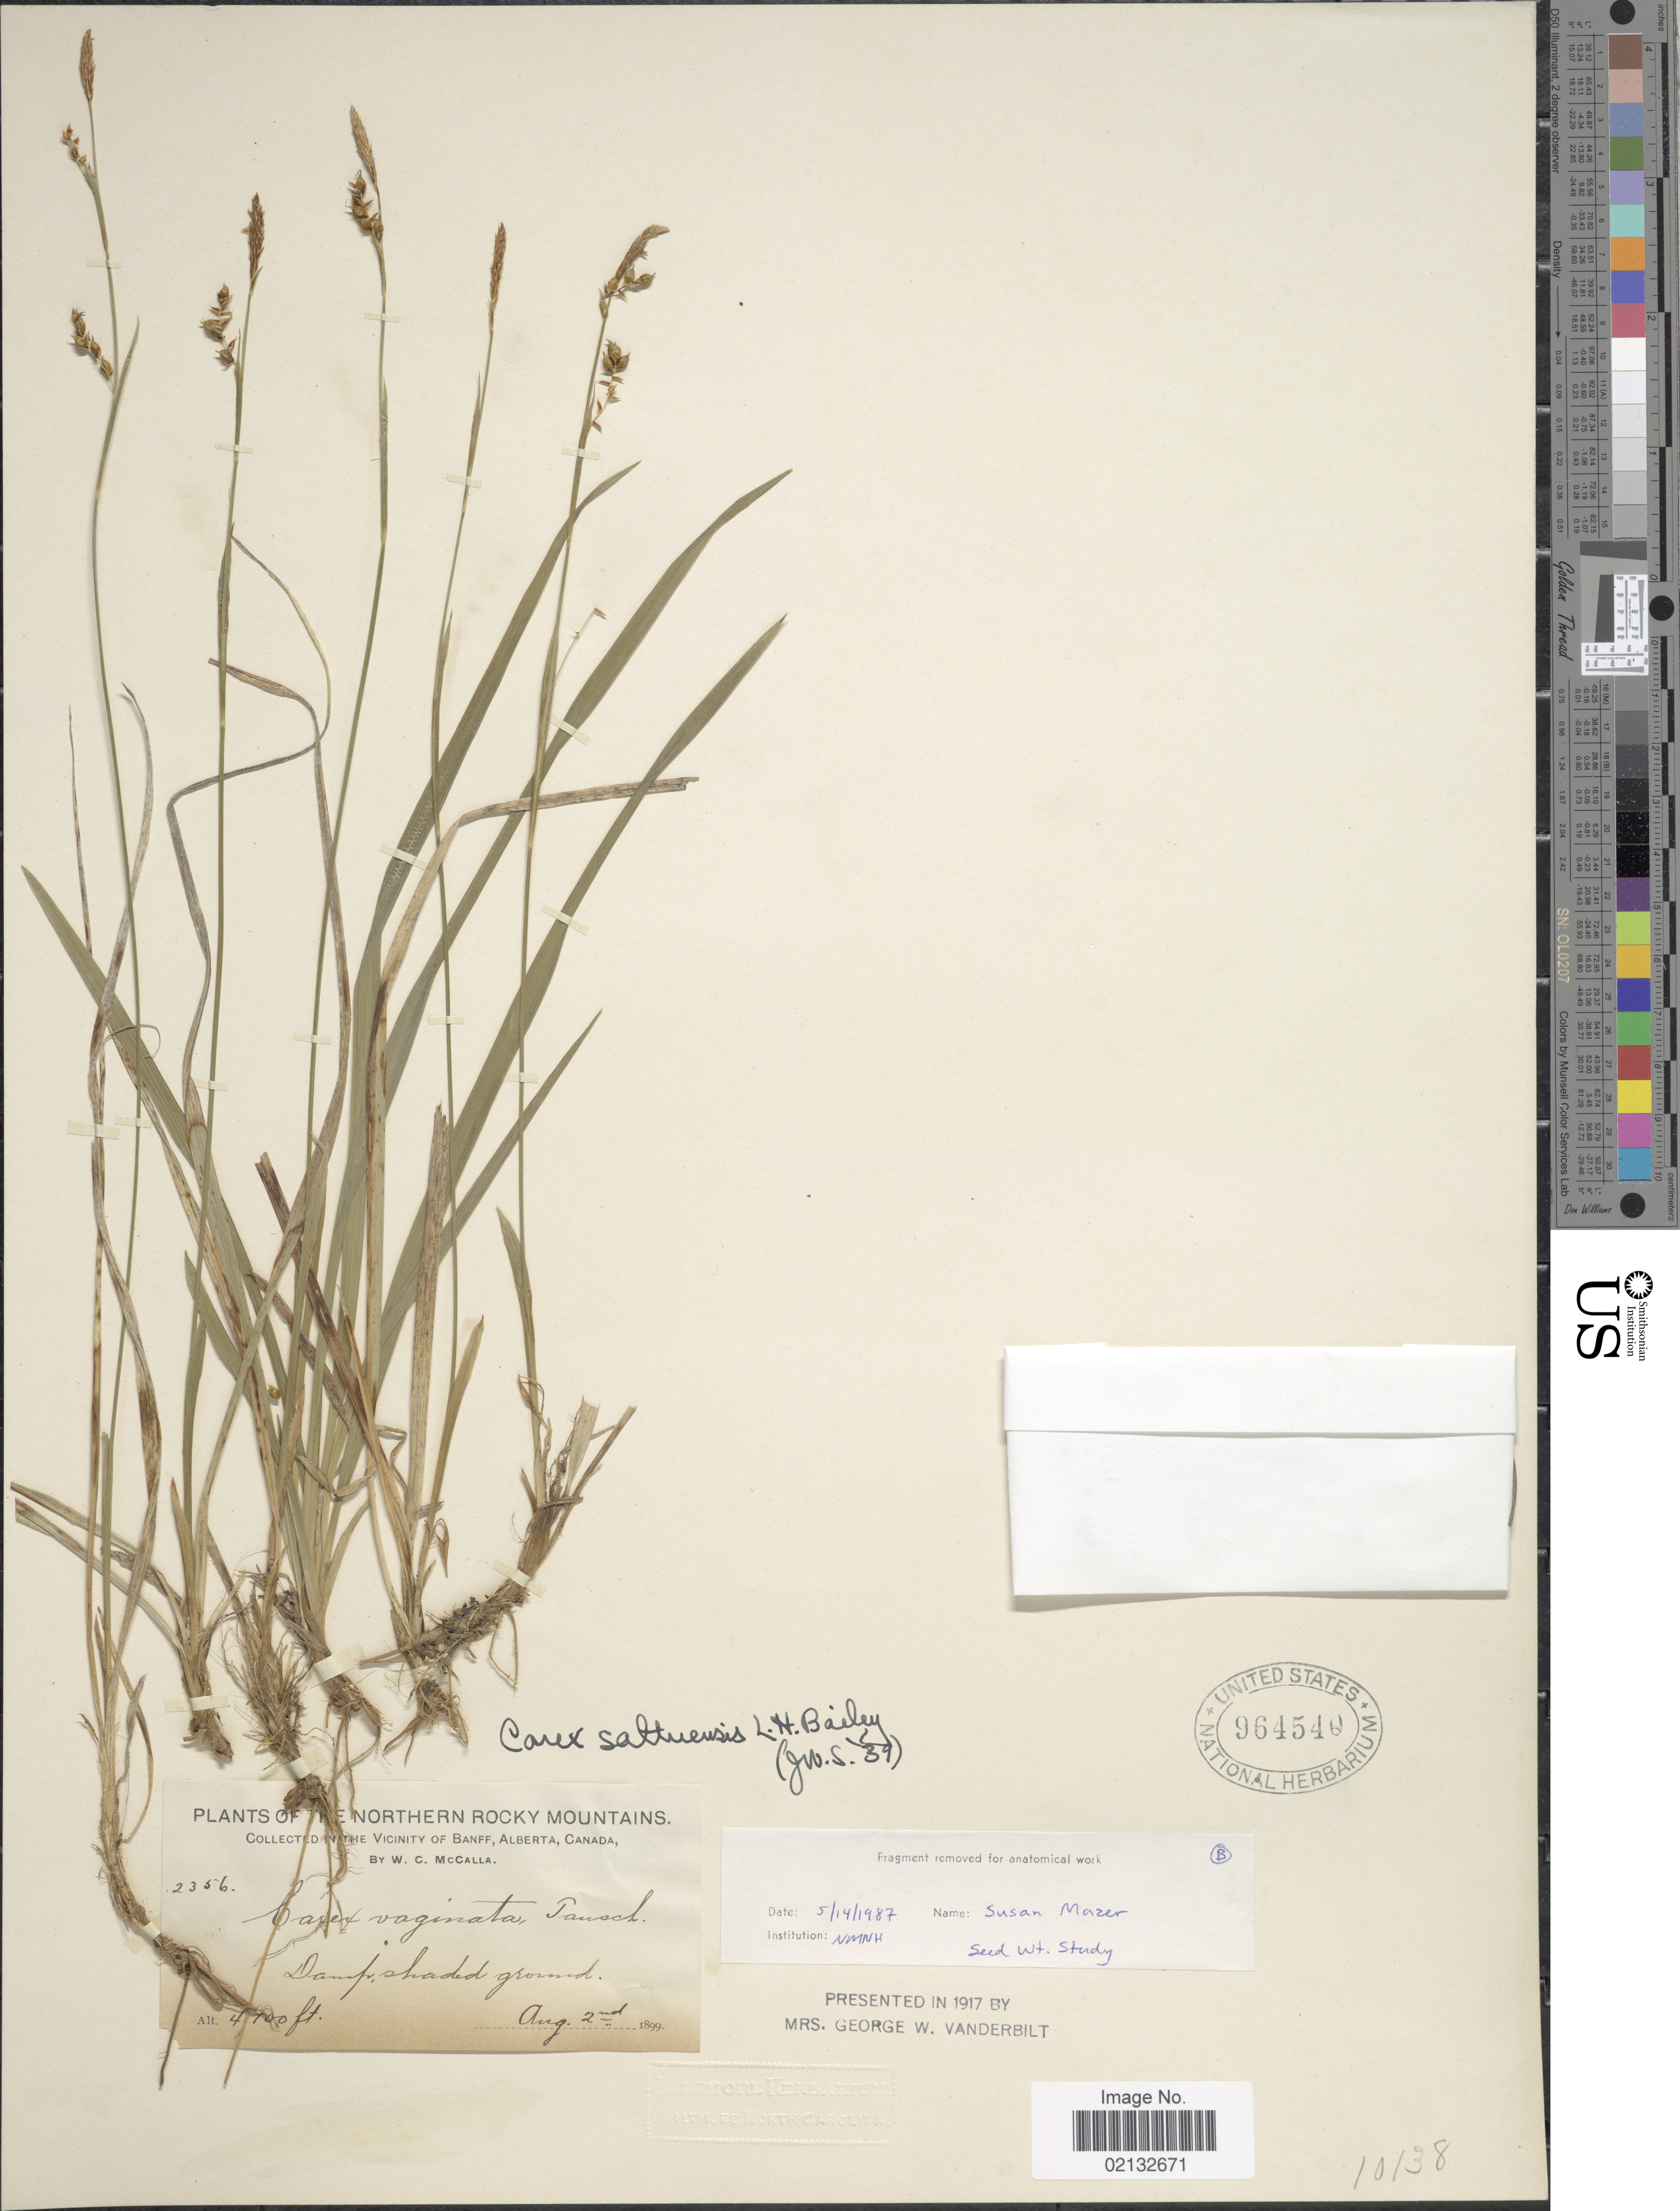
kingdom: Plantae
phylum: Tracheophyta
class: Liliopsida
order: Poales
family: Cyperaceae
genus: Carex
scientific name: Carex vaginata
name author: Tausch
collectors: W. McCalla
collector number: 2356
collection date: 1899-08-02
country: Canada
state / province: Alberta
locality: Northern Rocky Mountains. Vicinity of Banff. Damp, shaded ground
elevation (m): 1433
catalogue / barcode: US 964540